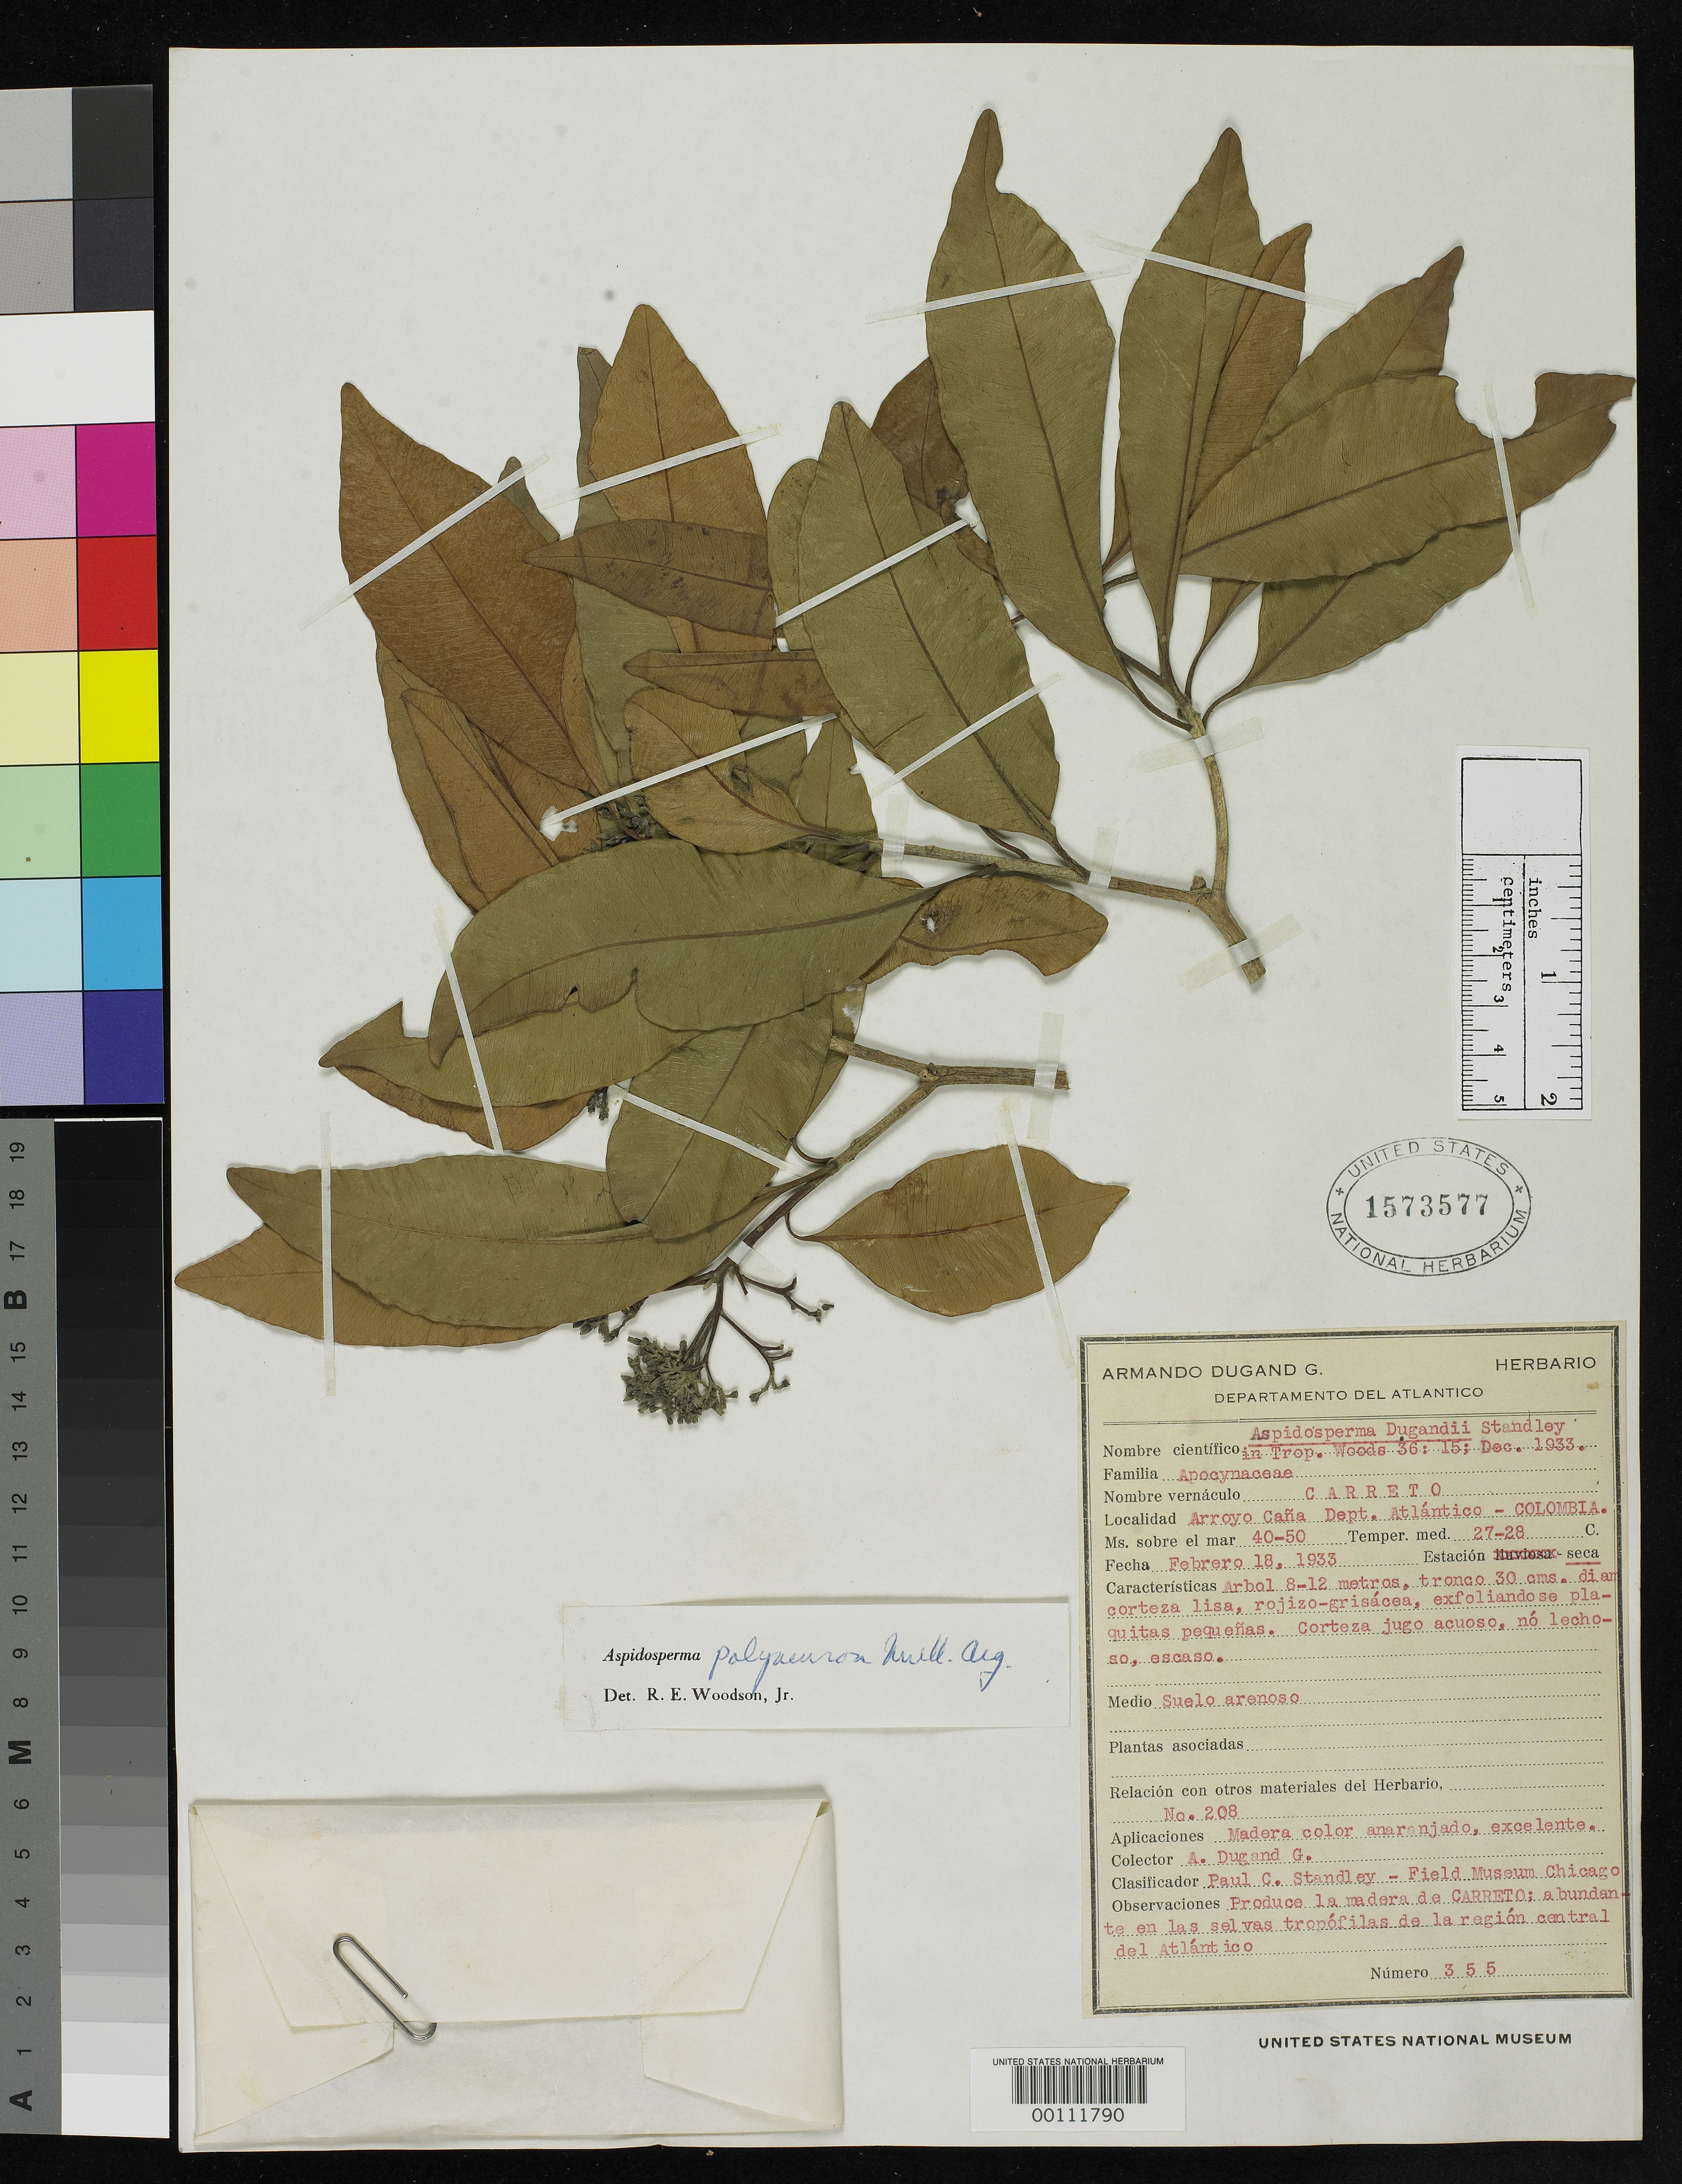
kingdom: Plantae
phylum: Tracheophyta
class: Magnoliopsida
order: Gentianales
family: Apocynaceae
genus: Aspidosperma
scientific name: Aspidosperma dugandii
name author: Standl.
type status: Isosyntype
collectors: A. Dugand G.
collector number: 355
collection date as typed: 18 Feb 1932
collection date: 1932-02-18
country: Colombia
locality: Near Arroyo Cana, region of Barranquila.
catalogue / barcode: US 1573577